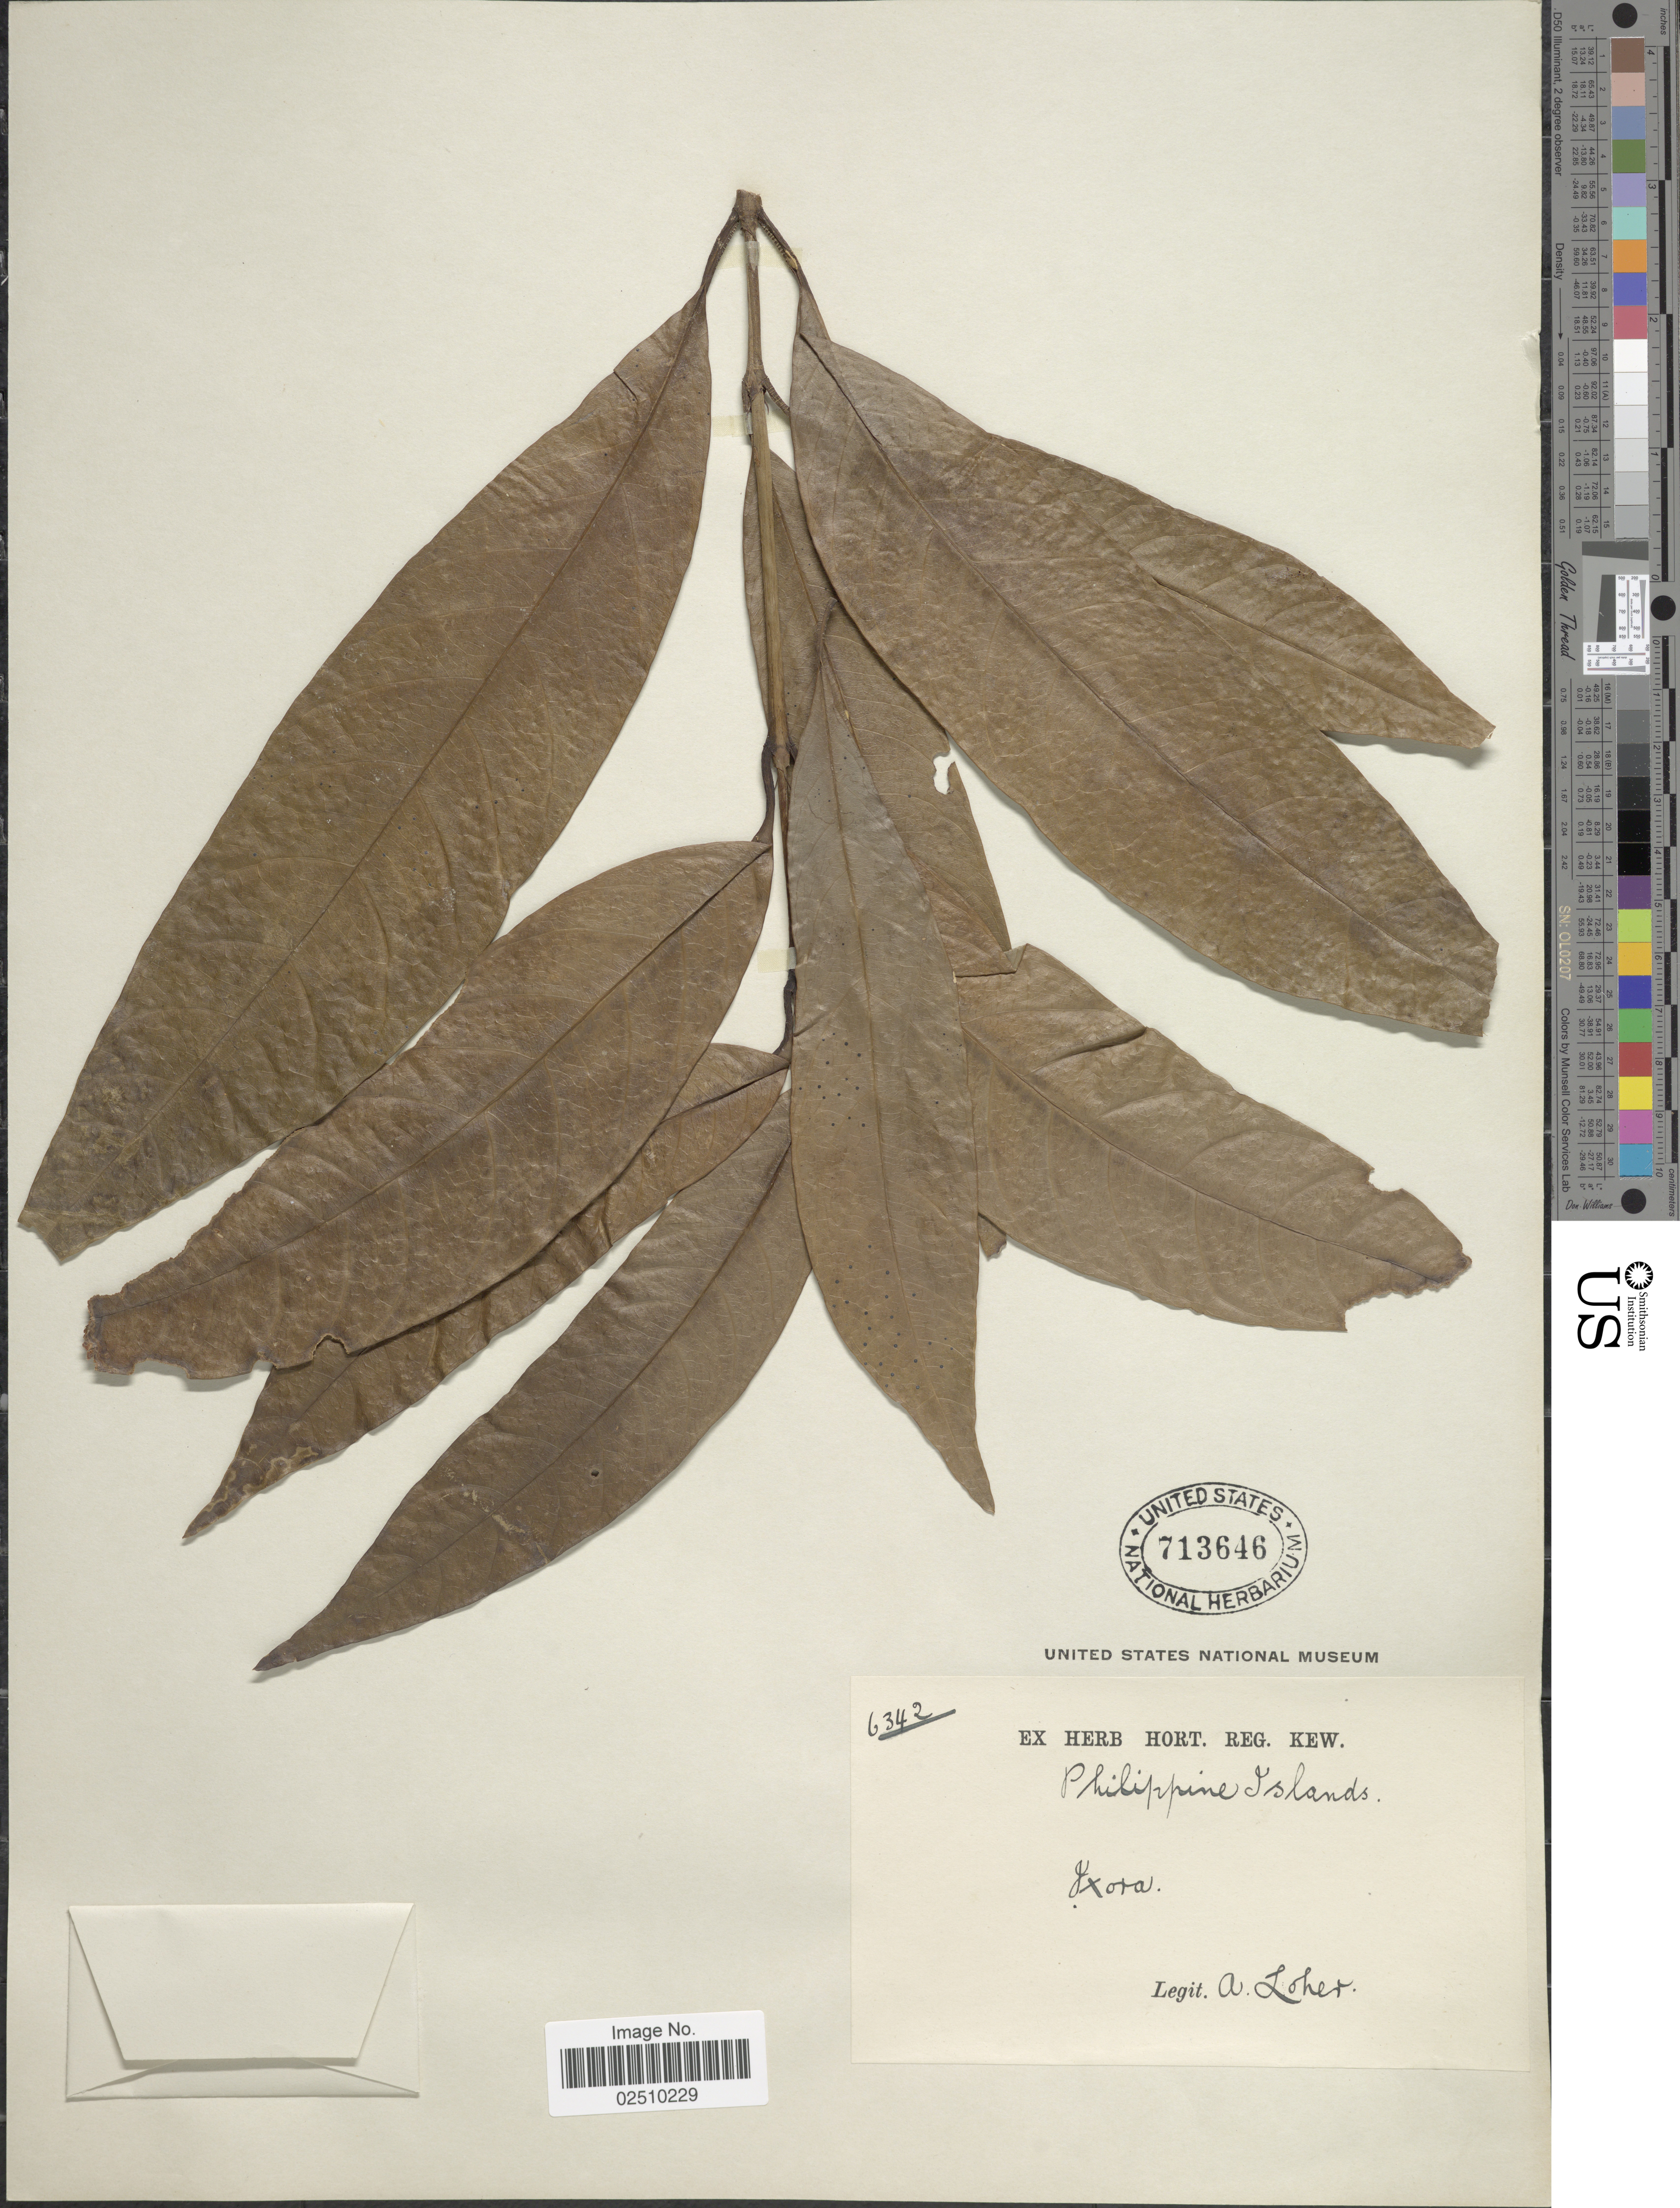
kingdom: Plantae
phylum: Tracheophyta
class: Magnoliopsida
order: Gentianales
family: Rubiaceae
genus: Ixora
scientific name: Ixora sp.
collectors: A. Loher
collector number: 6342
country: Philippines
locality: Philippine Islands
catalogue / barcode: US 713646